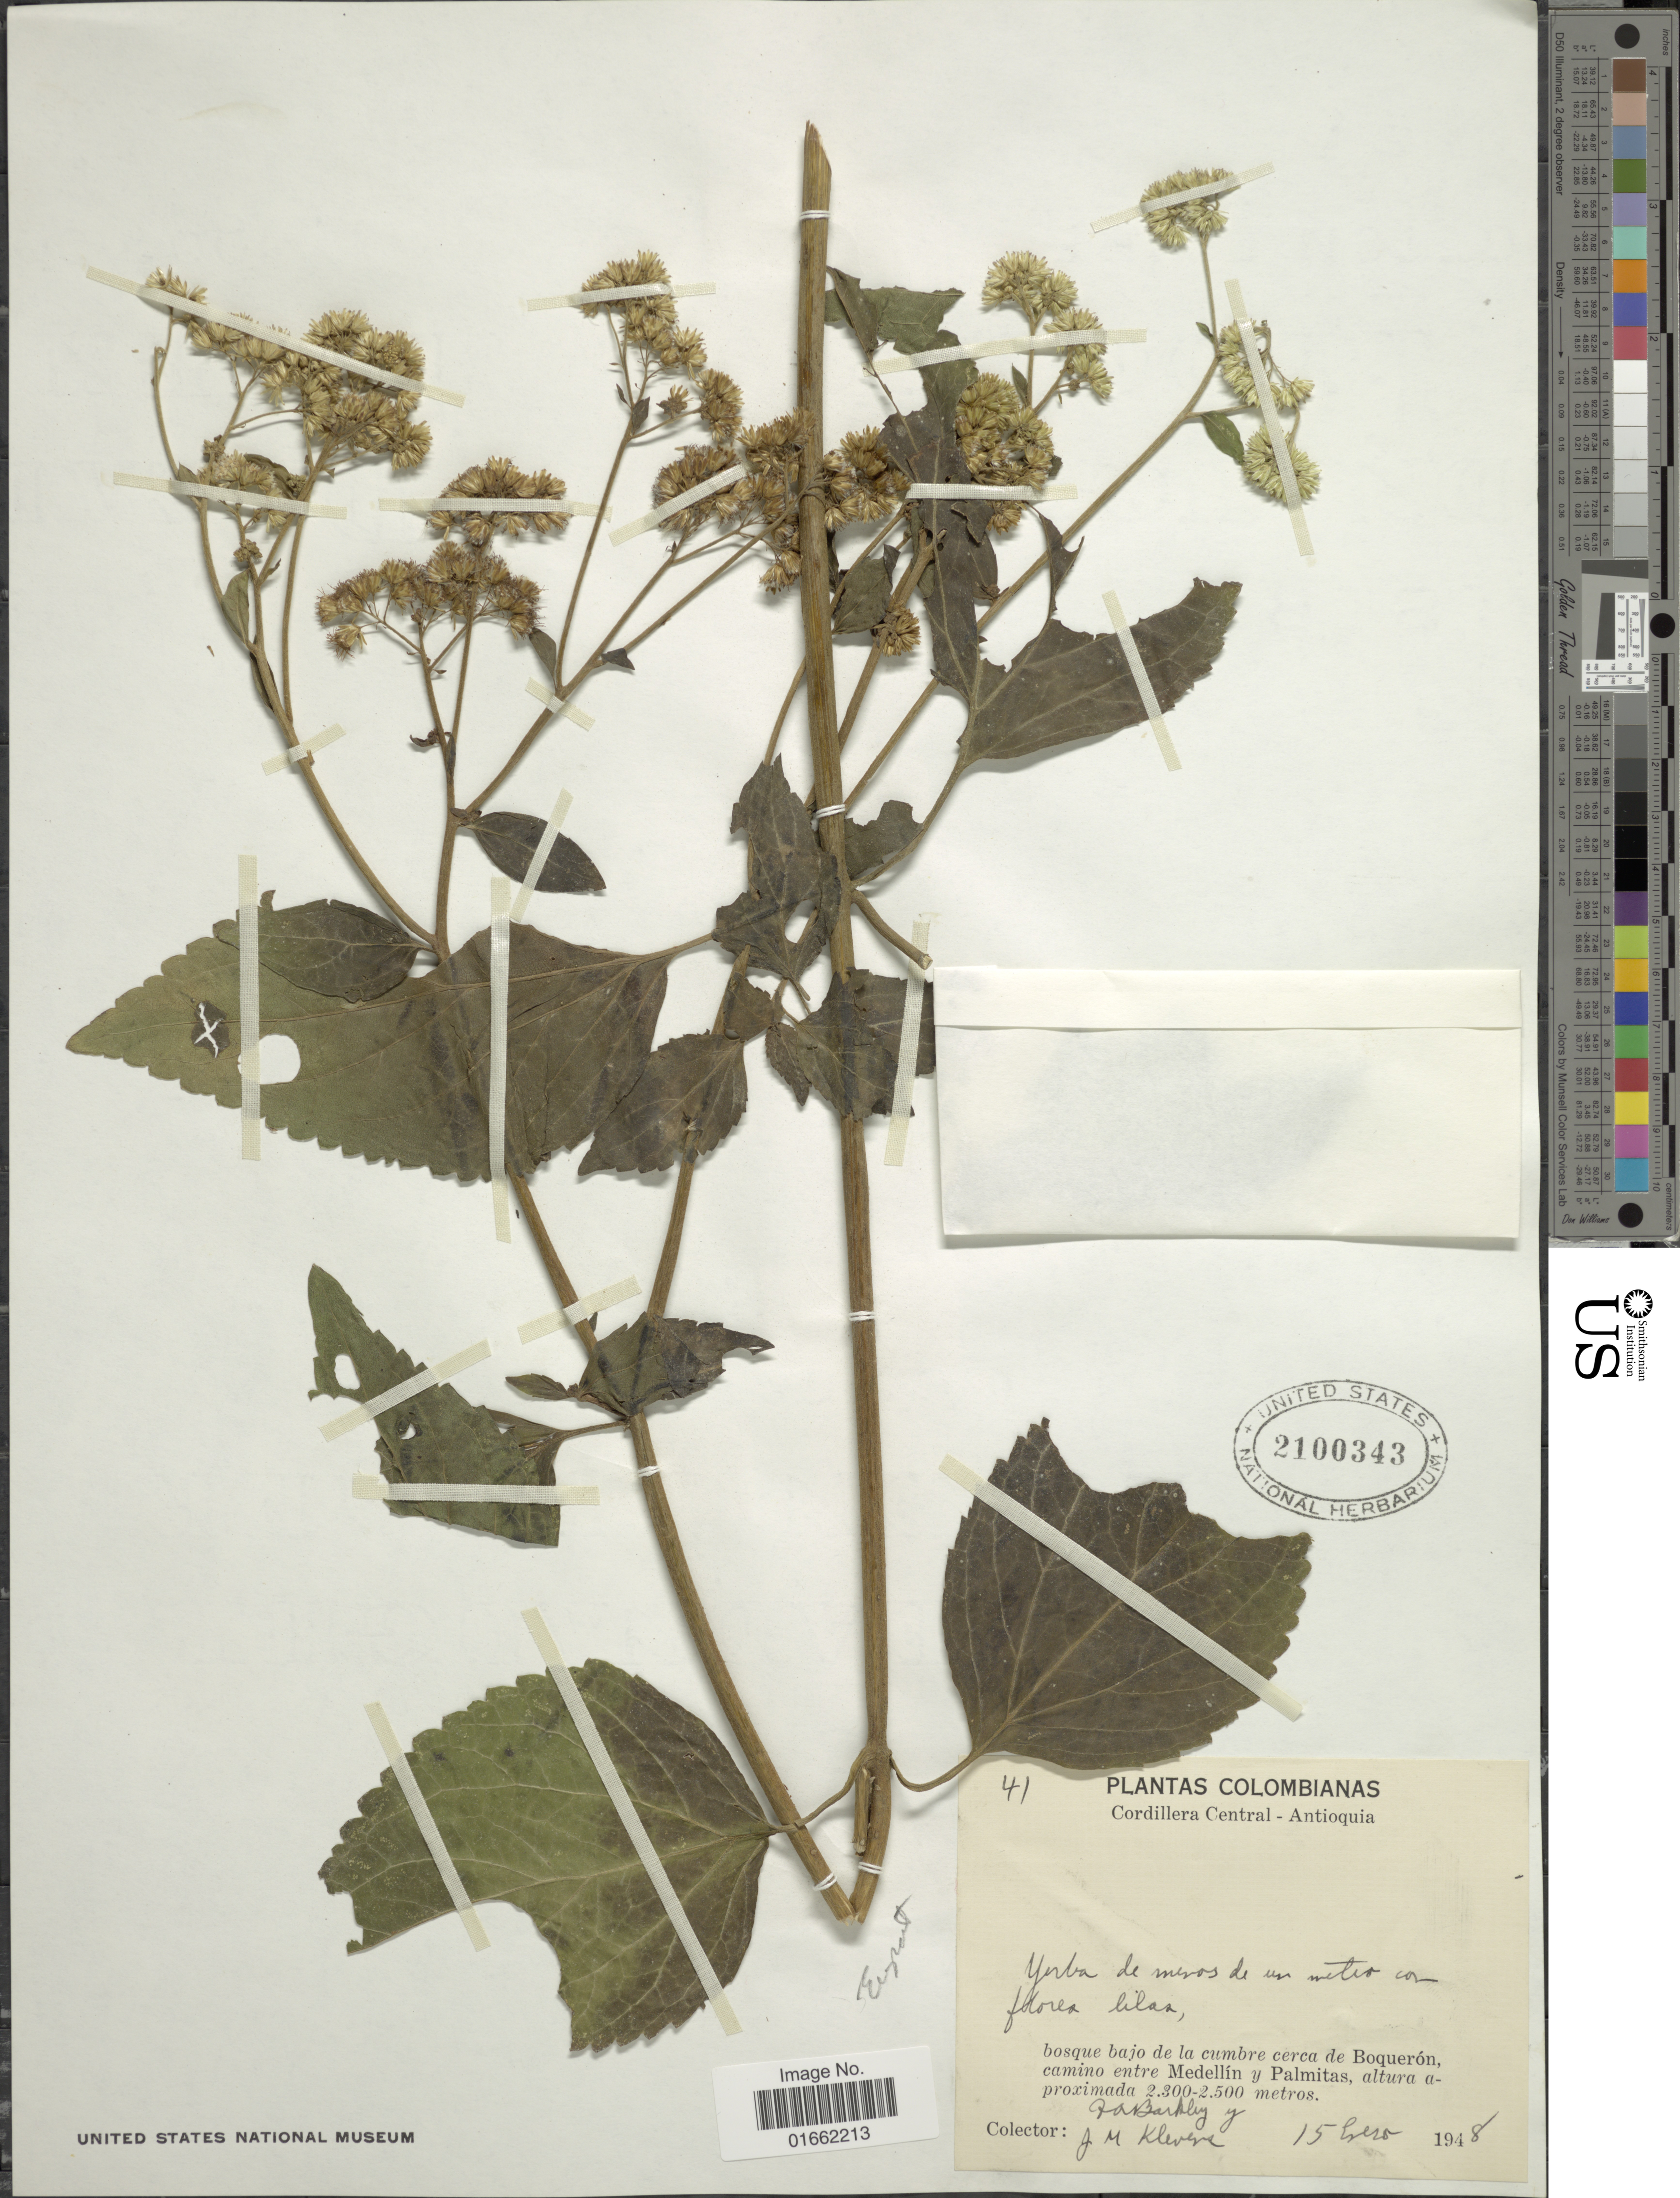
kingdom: Plantae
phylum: Tracheophyta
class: Magnoliopsida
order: Asterales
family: Asteraceae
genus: Fleischmannia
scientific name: Fleischmannia mayorii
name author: (B.L. Rob.) R.M. King & H. Rob.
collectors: F. A. Barkley & J. Klevens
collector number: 41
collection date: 1948-03-15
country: Colombia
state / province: Antioquia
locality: Cordillera Central - Antioquia. Bosque bajo de la cumbre cerca de Boquerón, camino entre Medellín y Palmitas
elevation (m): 2300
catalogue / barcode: US 2100343